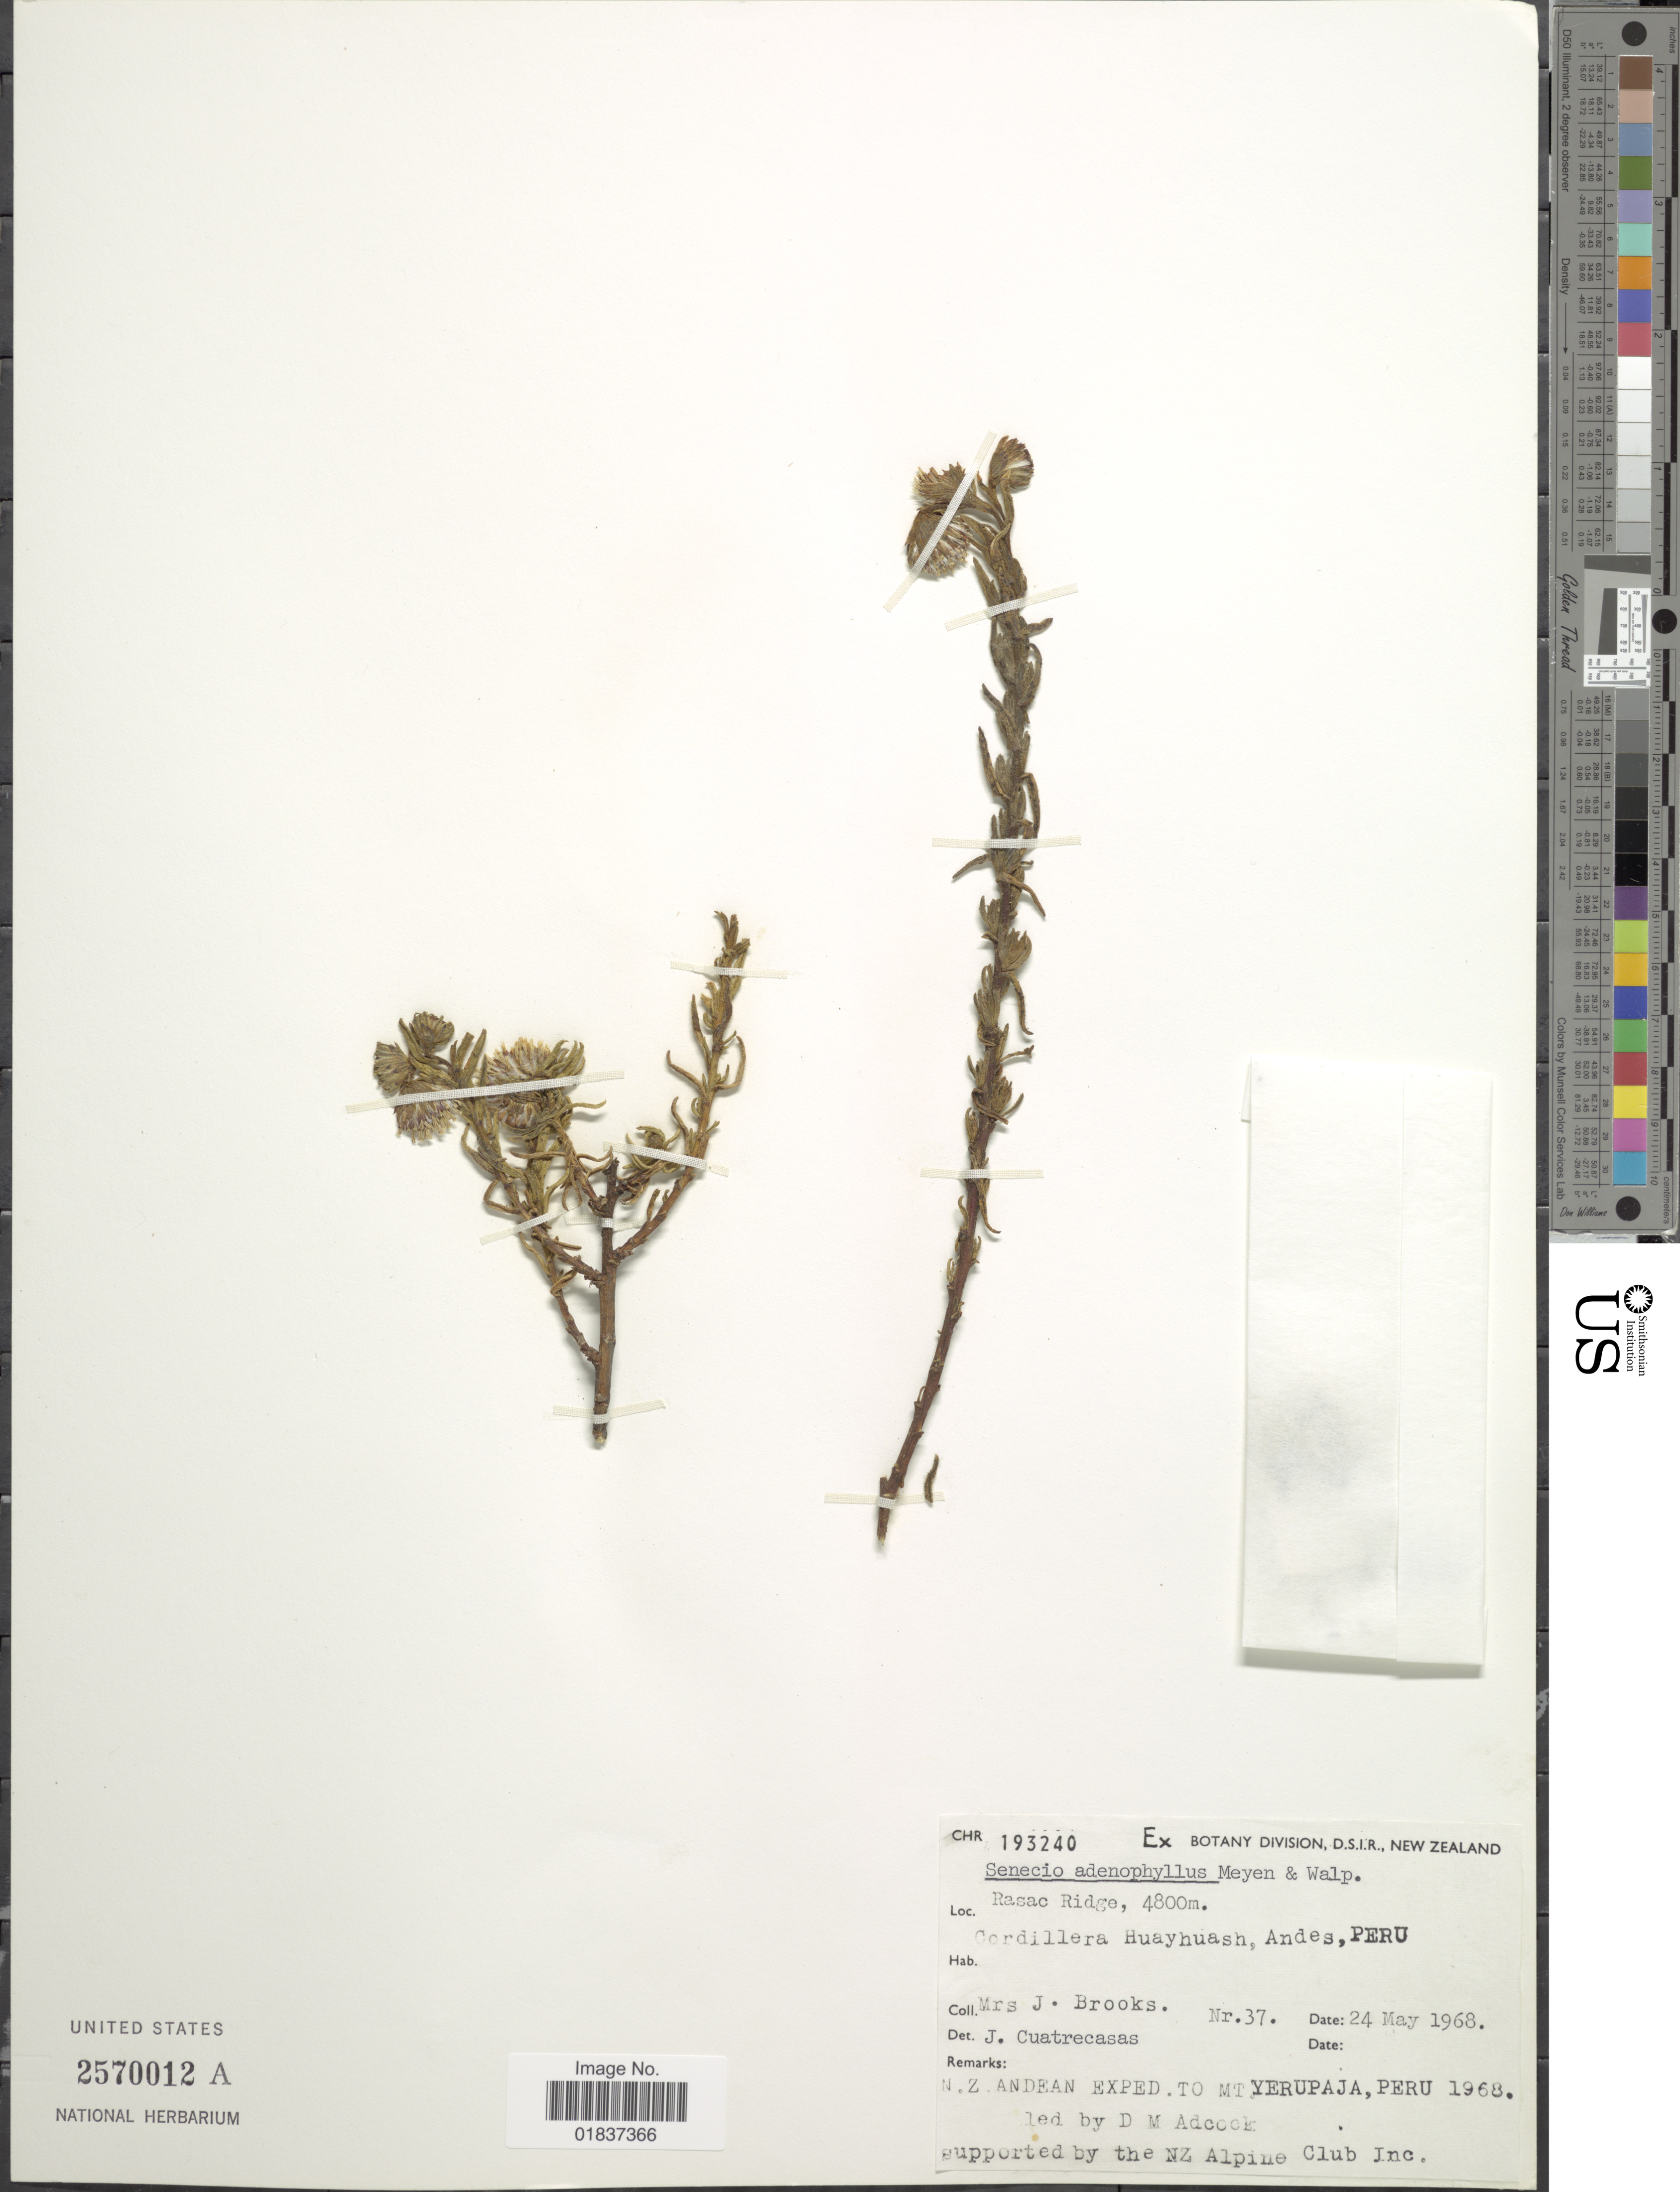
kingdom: Plantae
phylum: Tracheophyta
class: Magnoliopsida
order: Asterales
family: Asteraceae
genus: Senecio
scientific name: Senecio adenophyllus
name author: Meyen & Walp.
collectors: J. Brooks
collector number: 37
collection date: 1968-05-24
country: Peru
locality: Cordillera Huayhuash, Andes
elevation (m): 4800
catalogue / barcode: US 2570012A